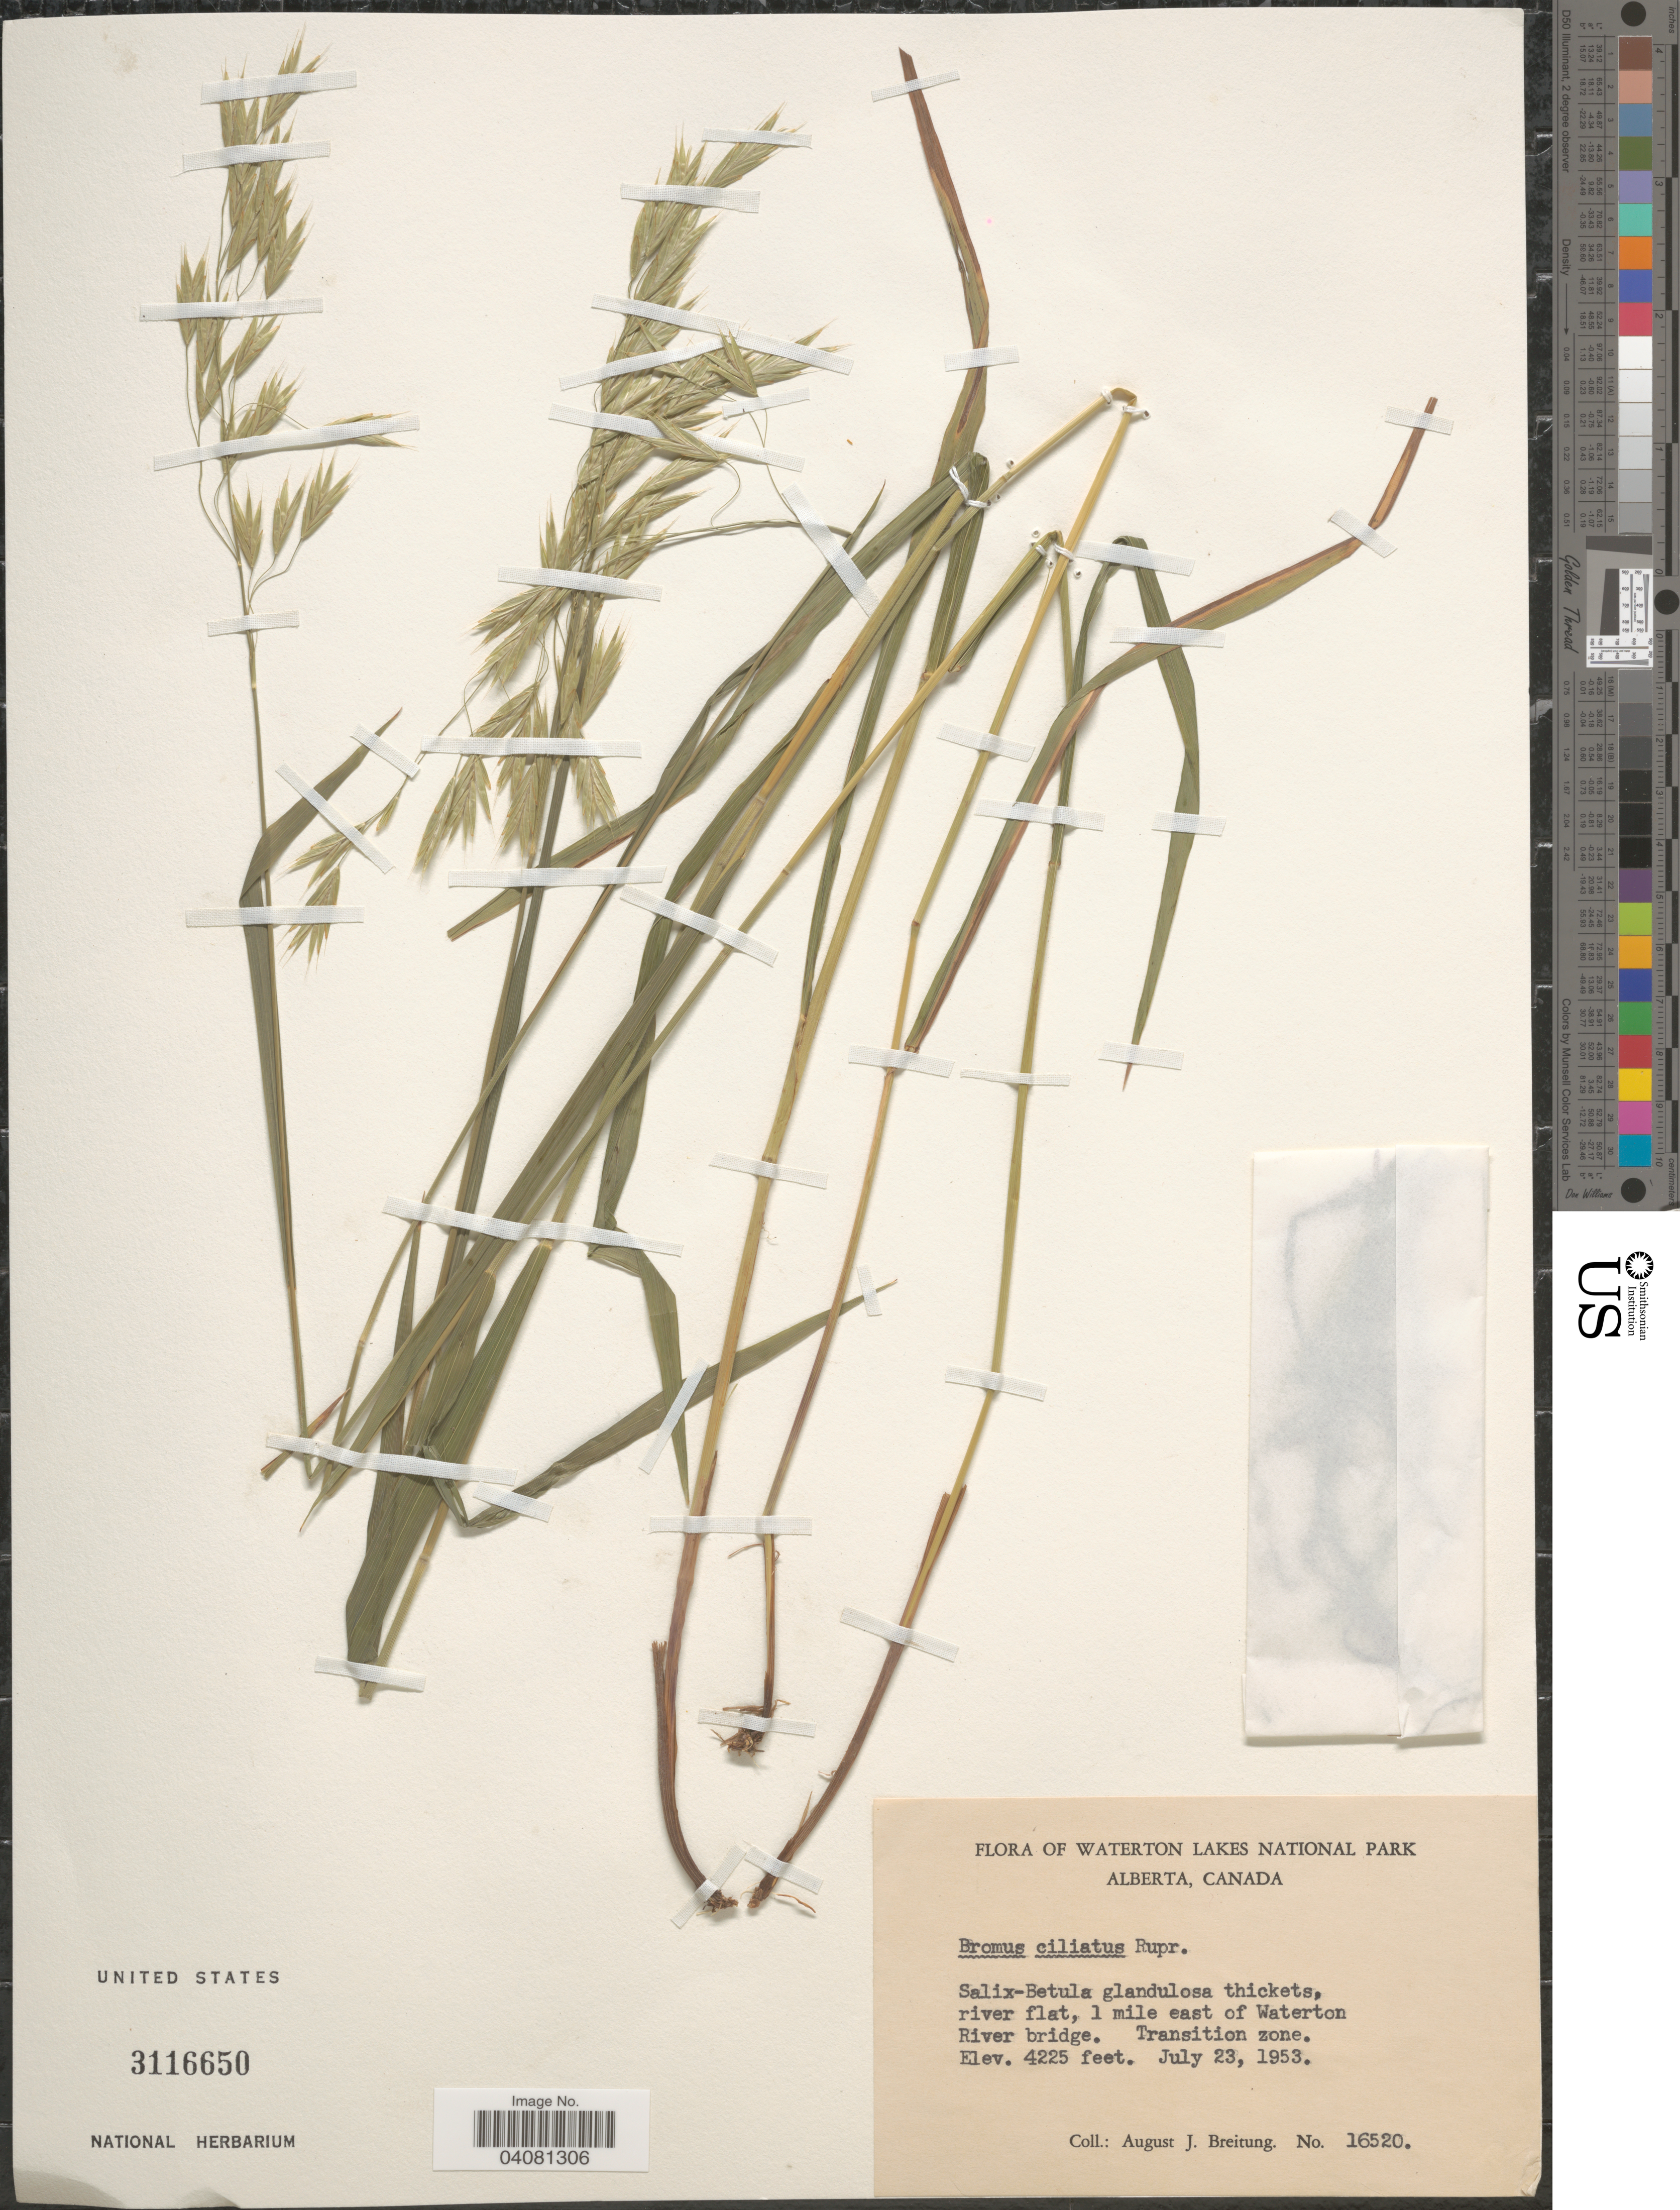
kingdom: Plantae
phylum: Tracheophyta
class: Liliopsida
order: Poales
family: Poaceae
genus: Bromus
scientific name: Bromus ciliatus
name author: L.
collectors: A. Breitung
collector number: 16520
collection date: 1953-07-23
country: Canada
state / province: Alberta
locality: Waterton Lakes National Park. River flat, 1 mile east of Waterton River bridge. Transition zone.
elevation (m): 1288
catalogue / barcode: US 3116650